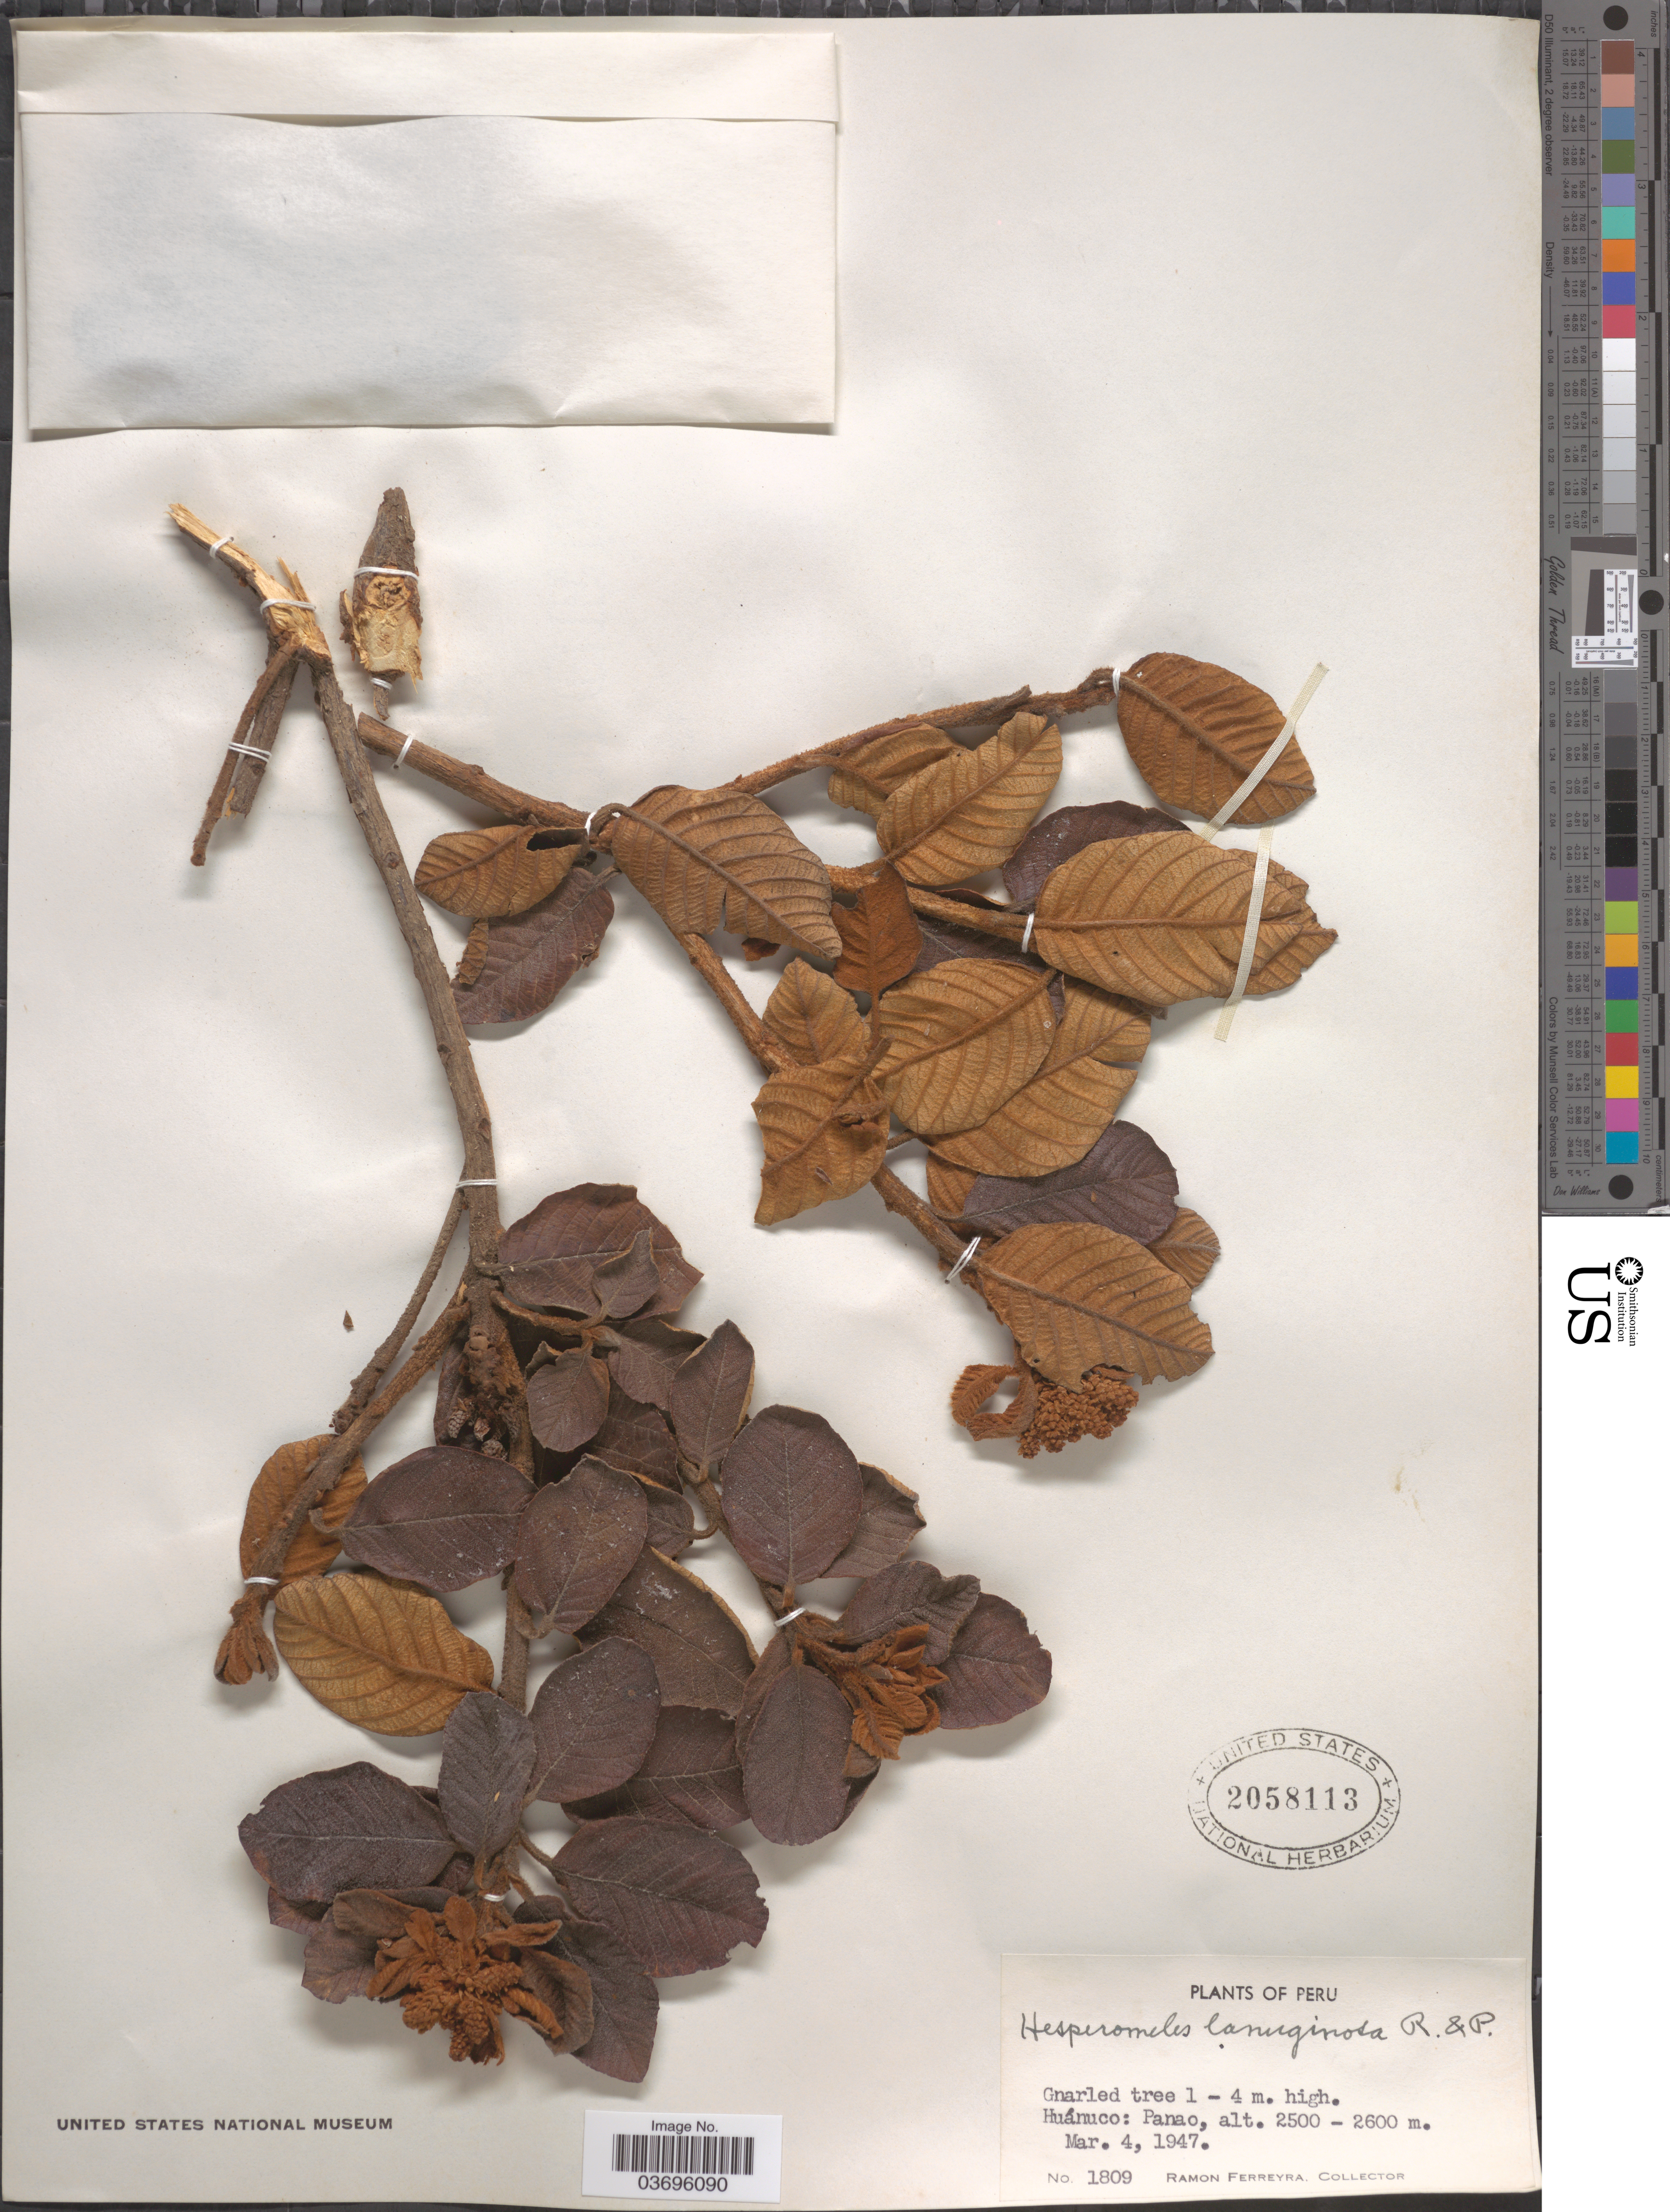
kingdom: Plantae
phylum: Tracheophyta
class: Magnoliopsida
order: Rosales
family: Rosaceae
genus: Hesperomeles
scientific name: Hesperomeles ferruginea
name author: (Juss. ex Pers.) Benth.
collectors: R. A. Ferreyra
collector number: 1809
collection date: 1947-03-04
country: Peru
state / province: Huánuco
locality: Panao.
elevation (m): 2500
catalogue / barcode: US 2058113